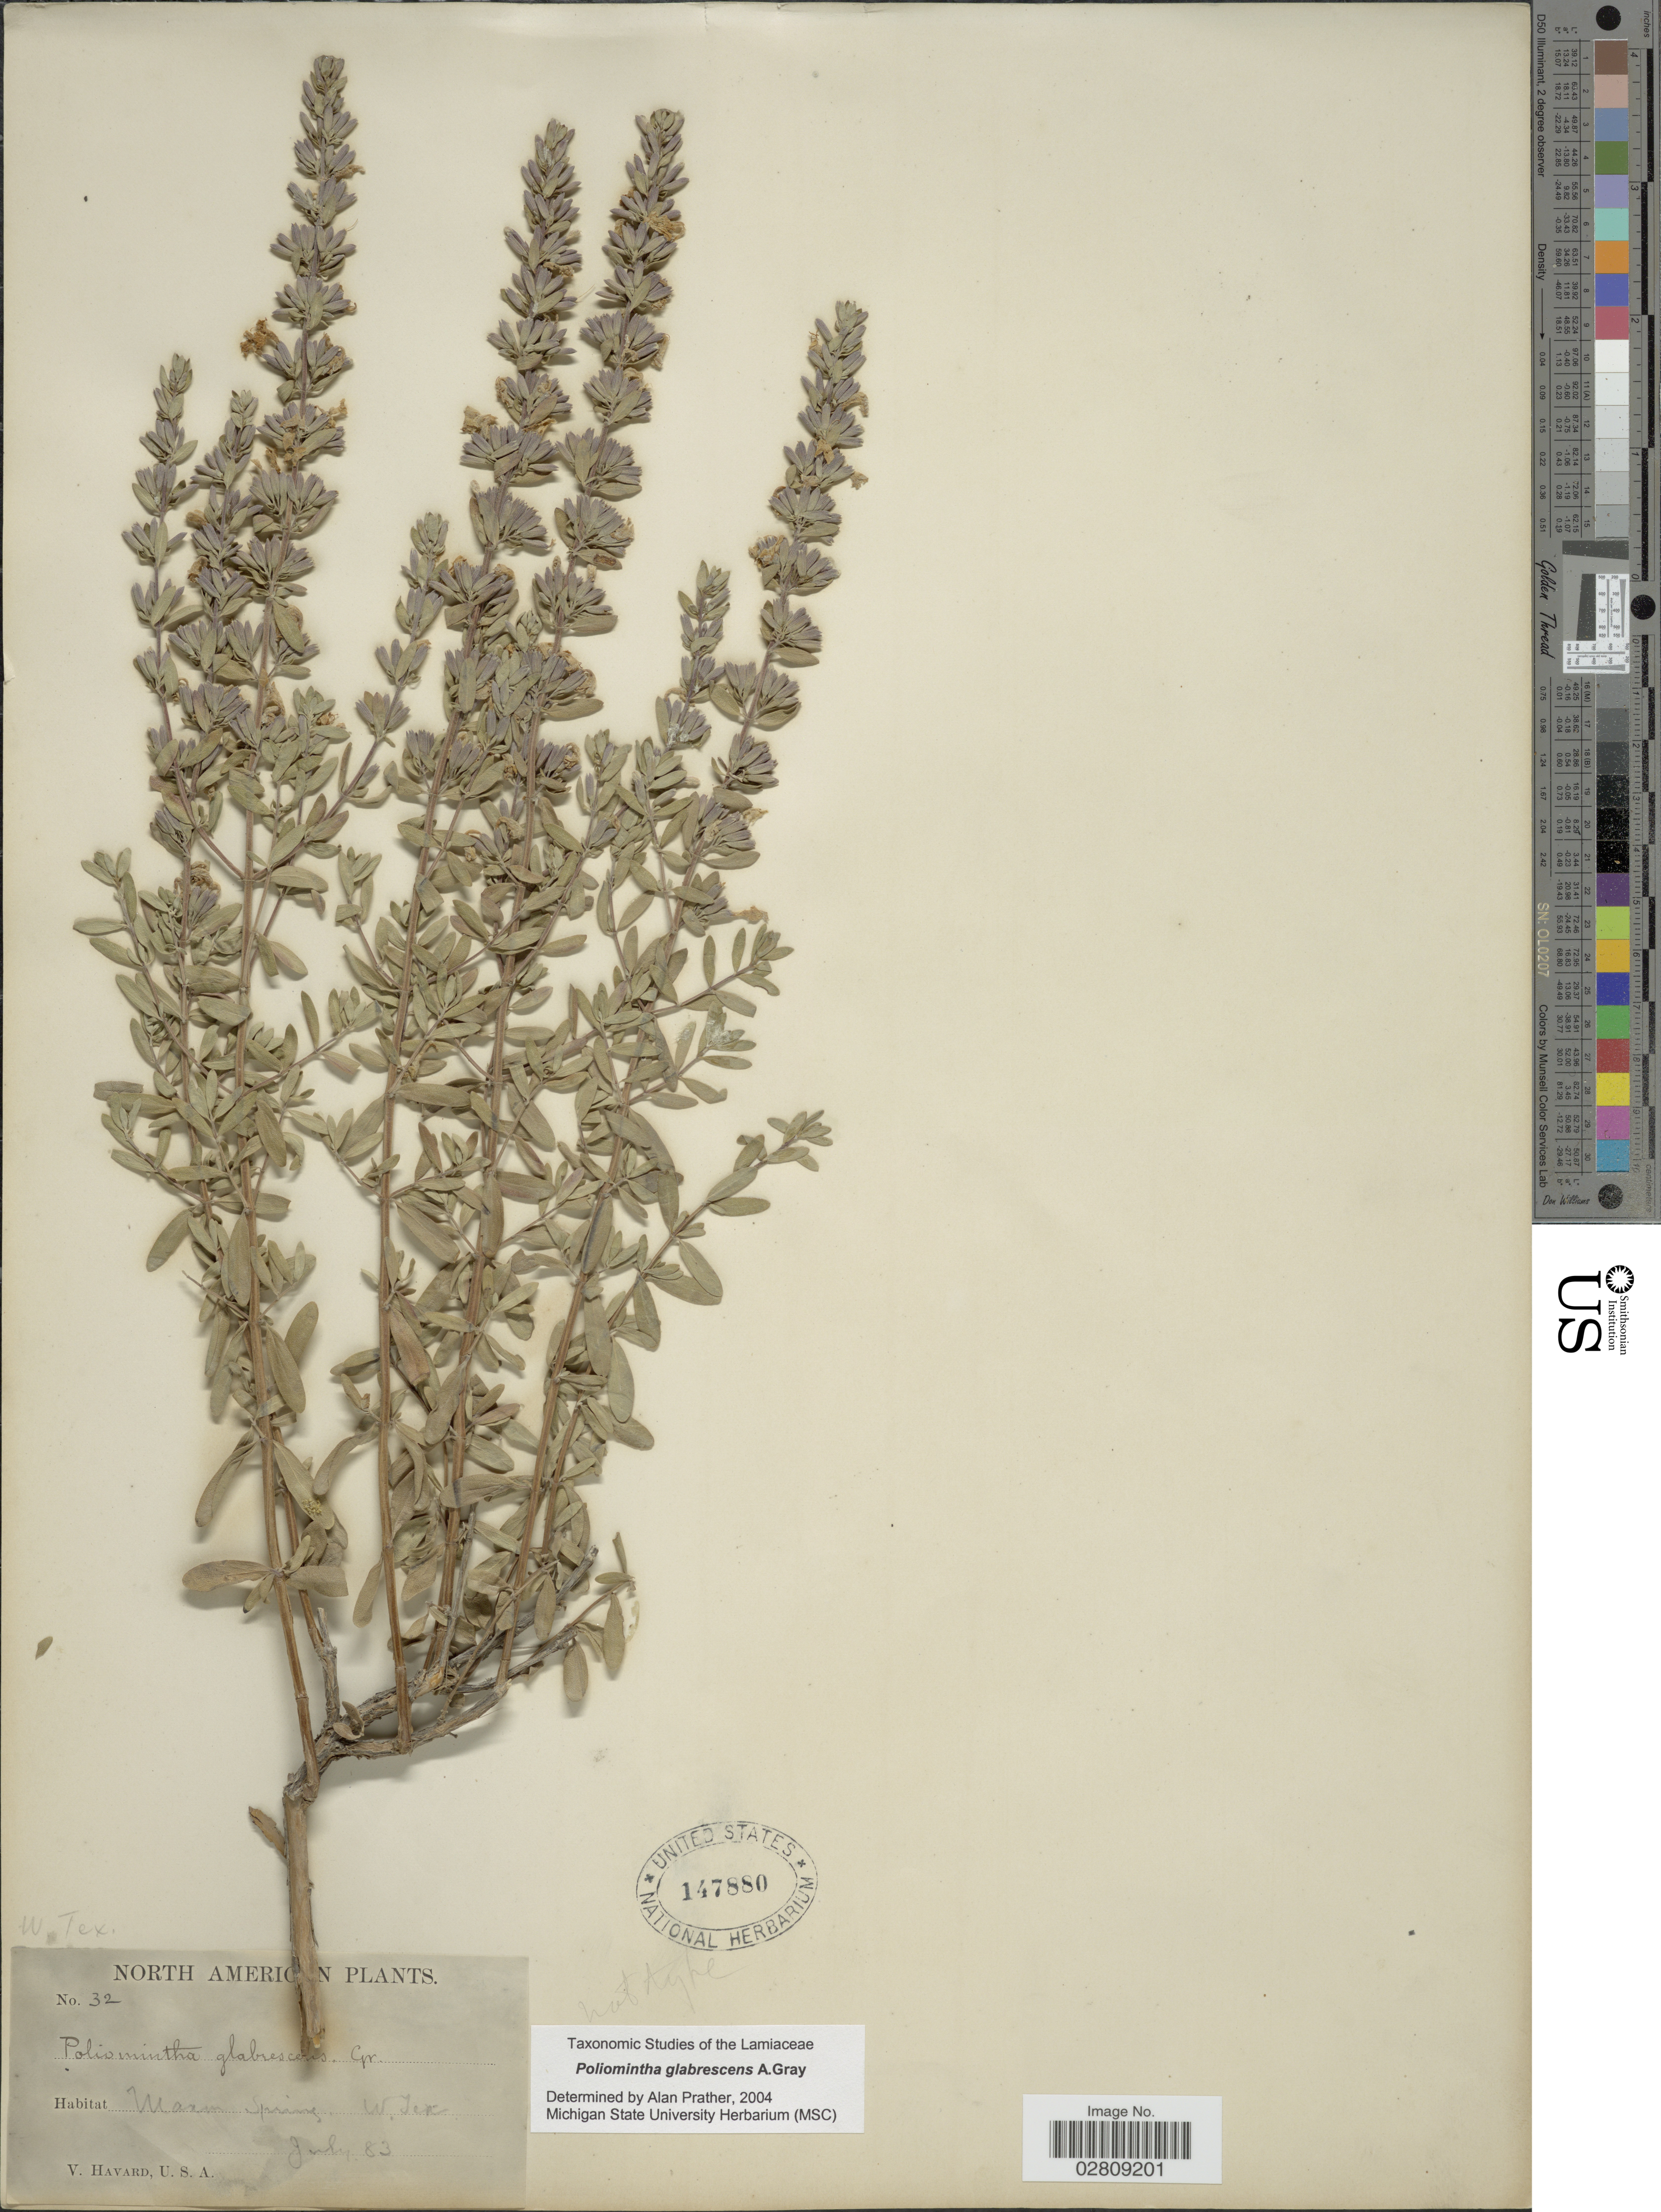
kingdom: Plantae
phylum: Tracheophyta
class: Magnoliopsida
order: Lamiales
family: Lamiaceae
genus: Poliomintha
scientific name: Poliomintha glabrescens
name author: A. Gray in Hemsl.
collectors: V. Havard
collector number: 32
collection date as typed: Transcribed d/m/y: /7/83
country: United States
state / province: Texas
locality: Maxm [Maxim] Spring, W. Texas.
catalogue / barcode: US 147880